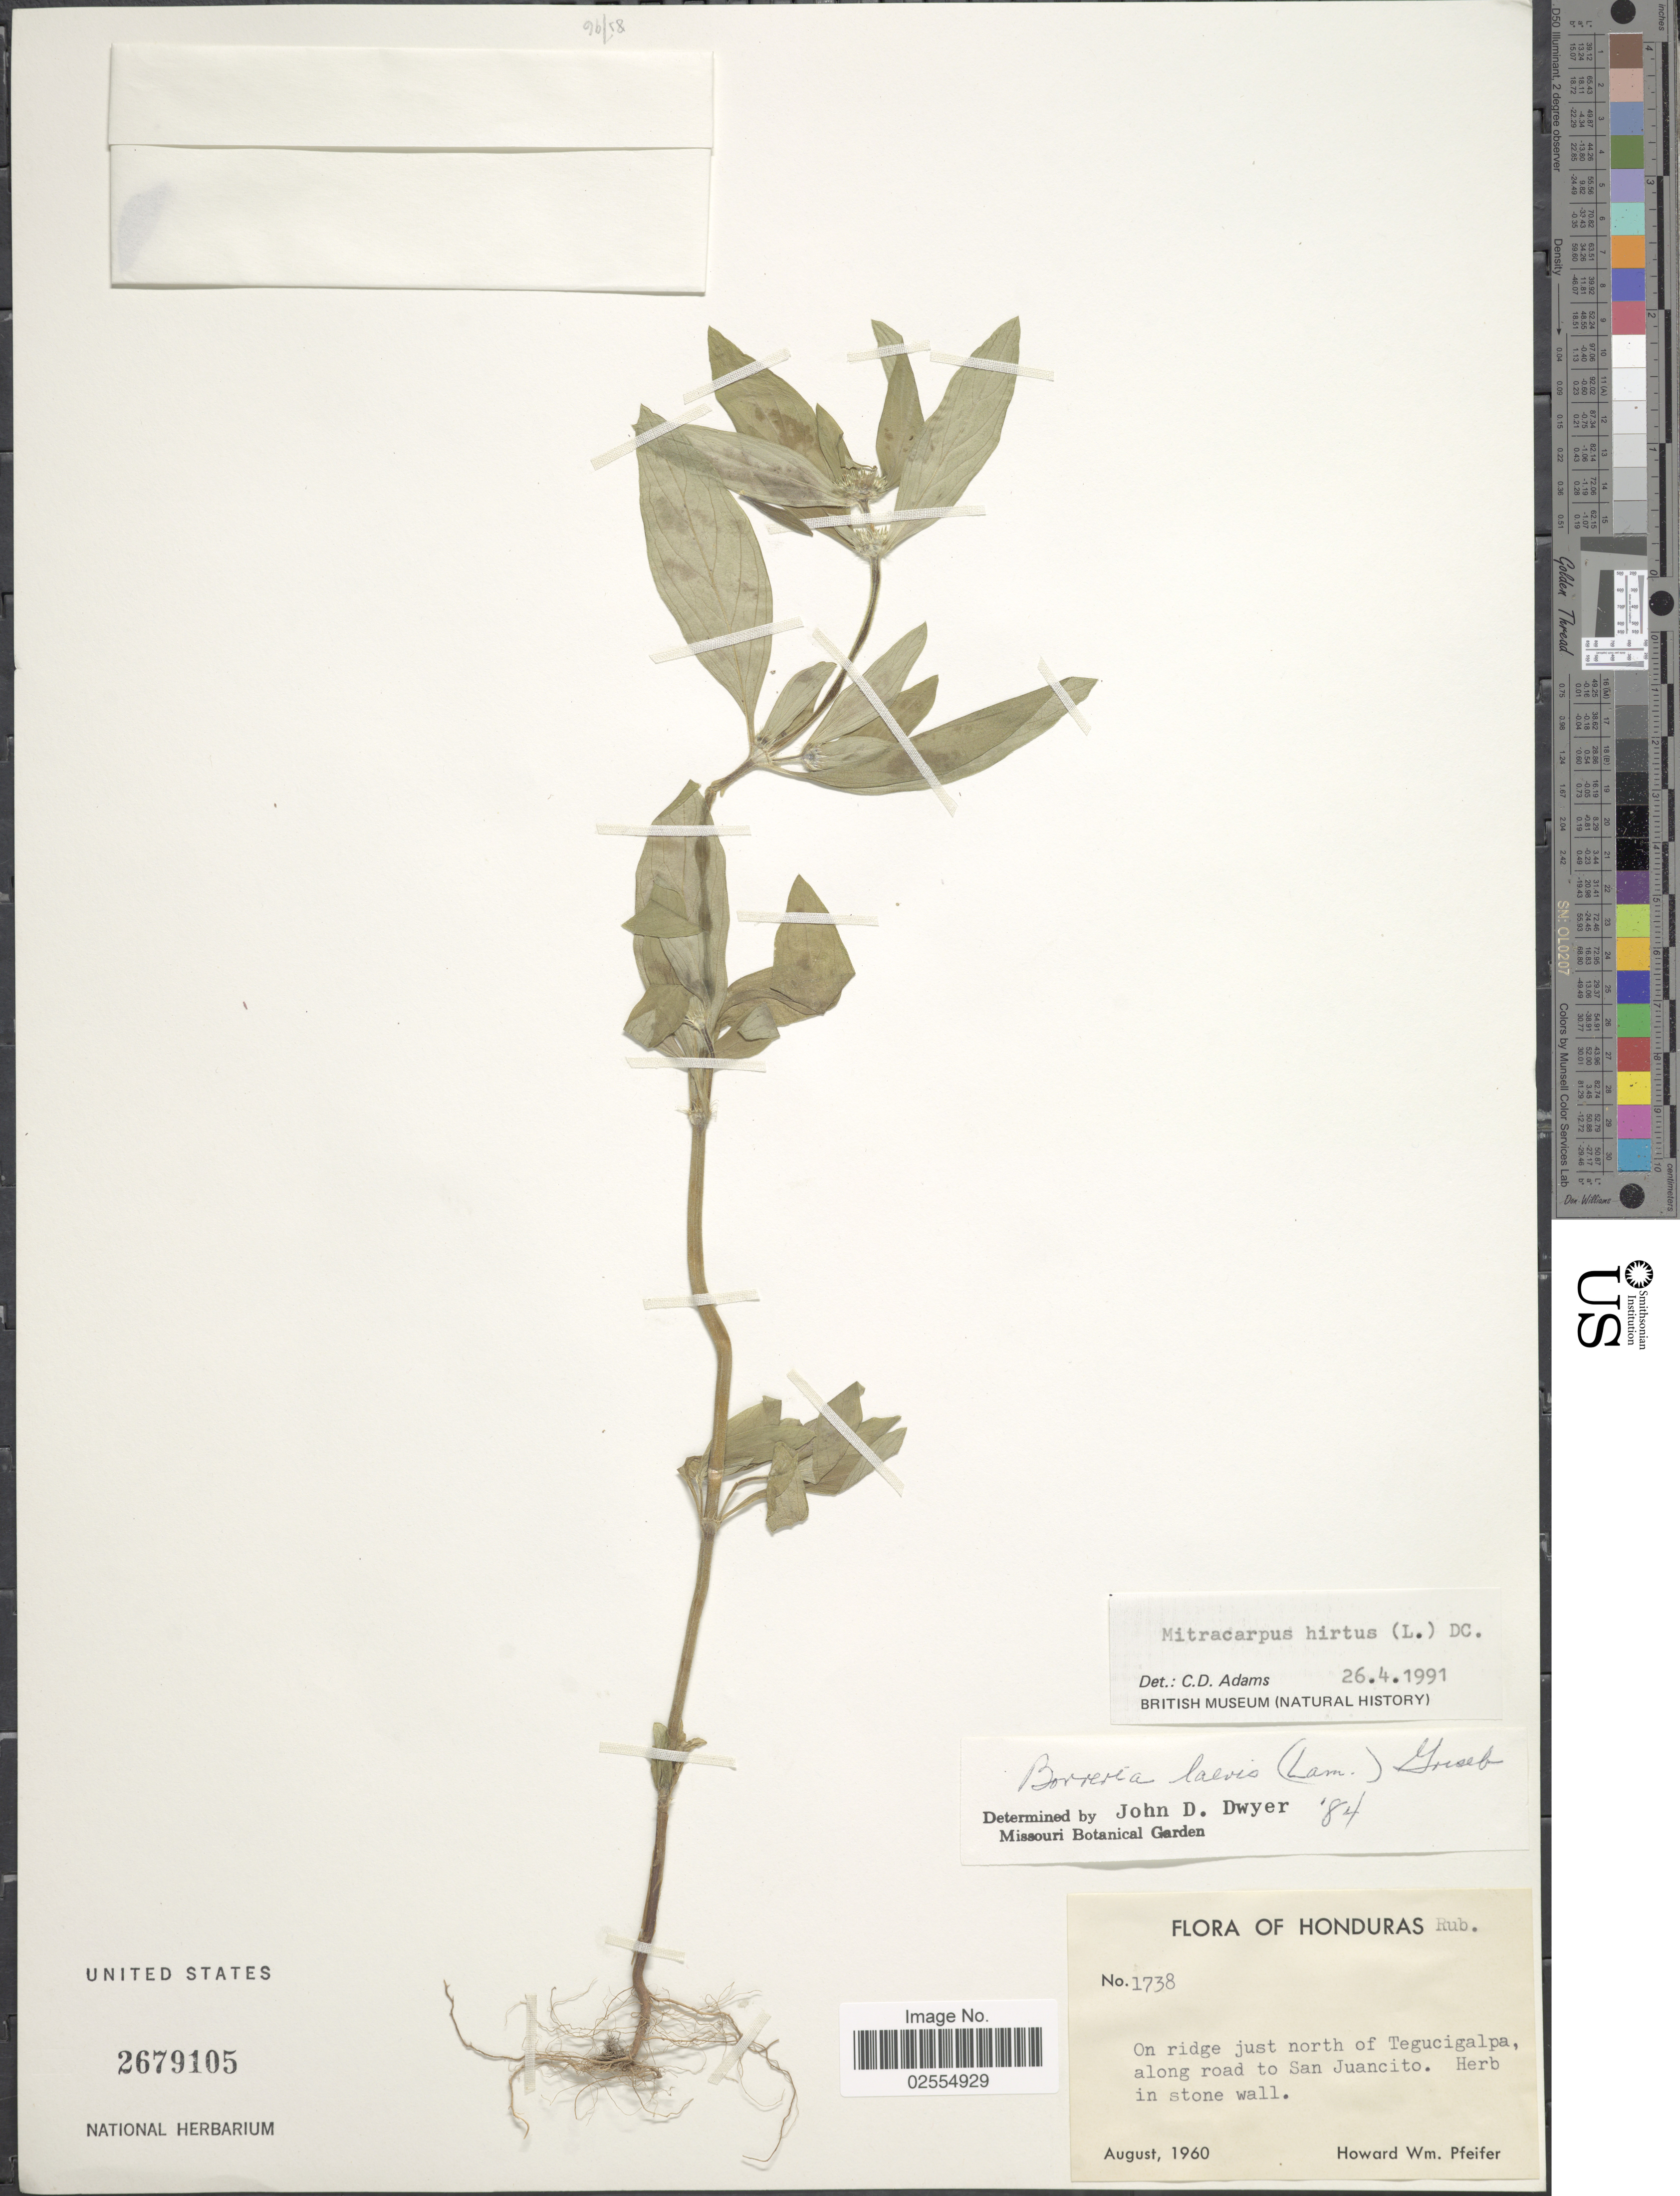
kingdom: Plantae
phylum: Tracheophyta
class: Magnoliopsida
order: Gentianales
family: Rubiaceae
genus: Mitracarpus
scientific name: Mitracarpus hirtus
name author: (L.) DC.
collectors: H. W. Pfeifer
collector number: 1738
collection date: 1960-08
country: Honduras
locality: On ridge just north of Tegucigalpa, along road to San Juancito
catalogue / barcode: US 2679105